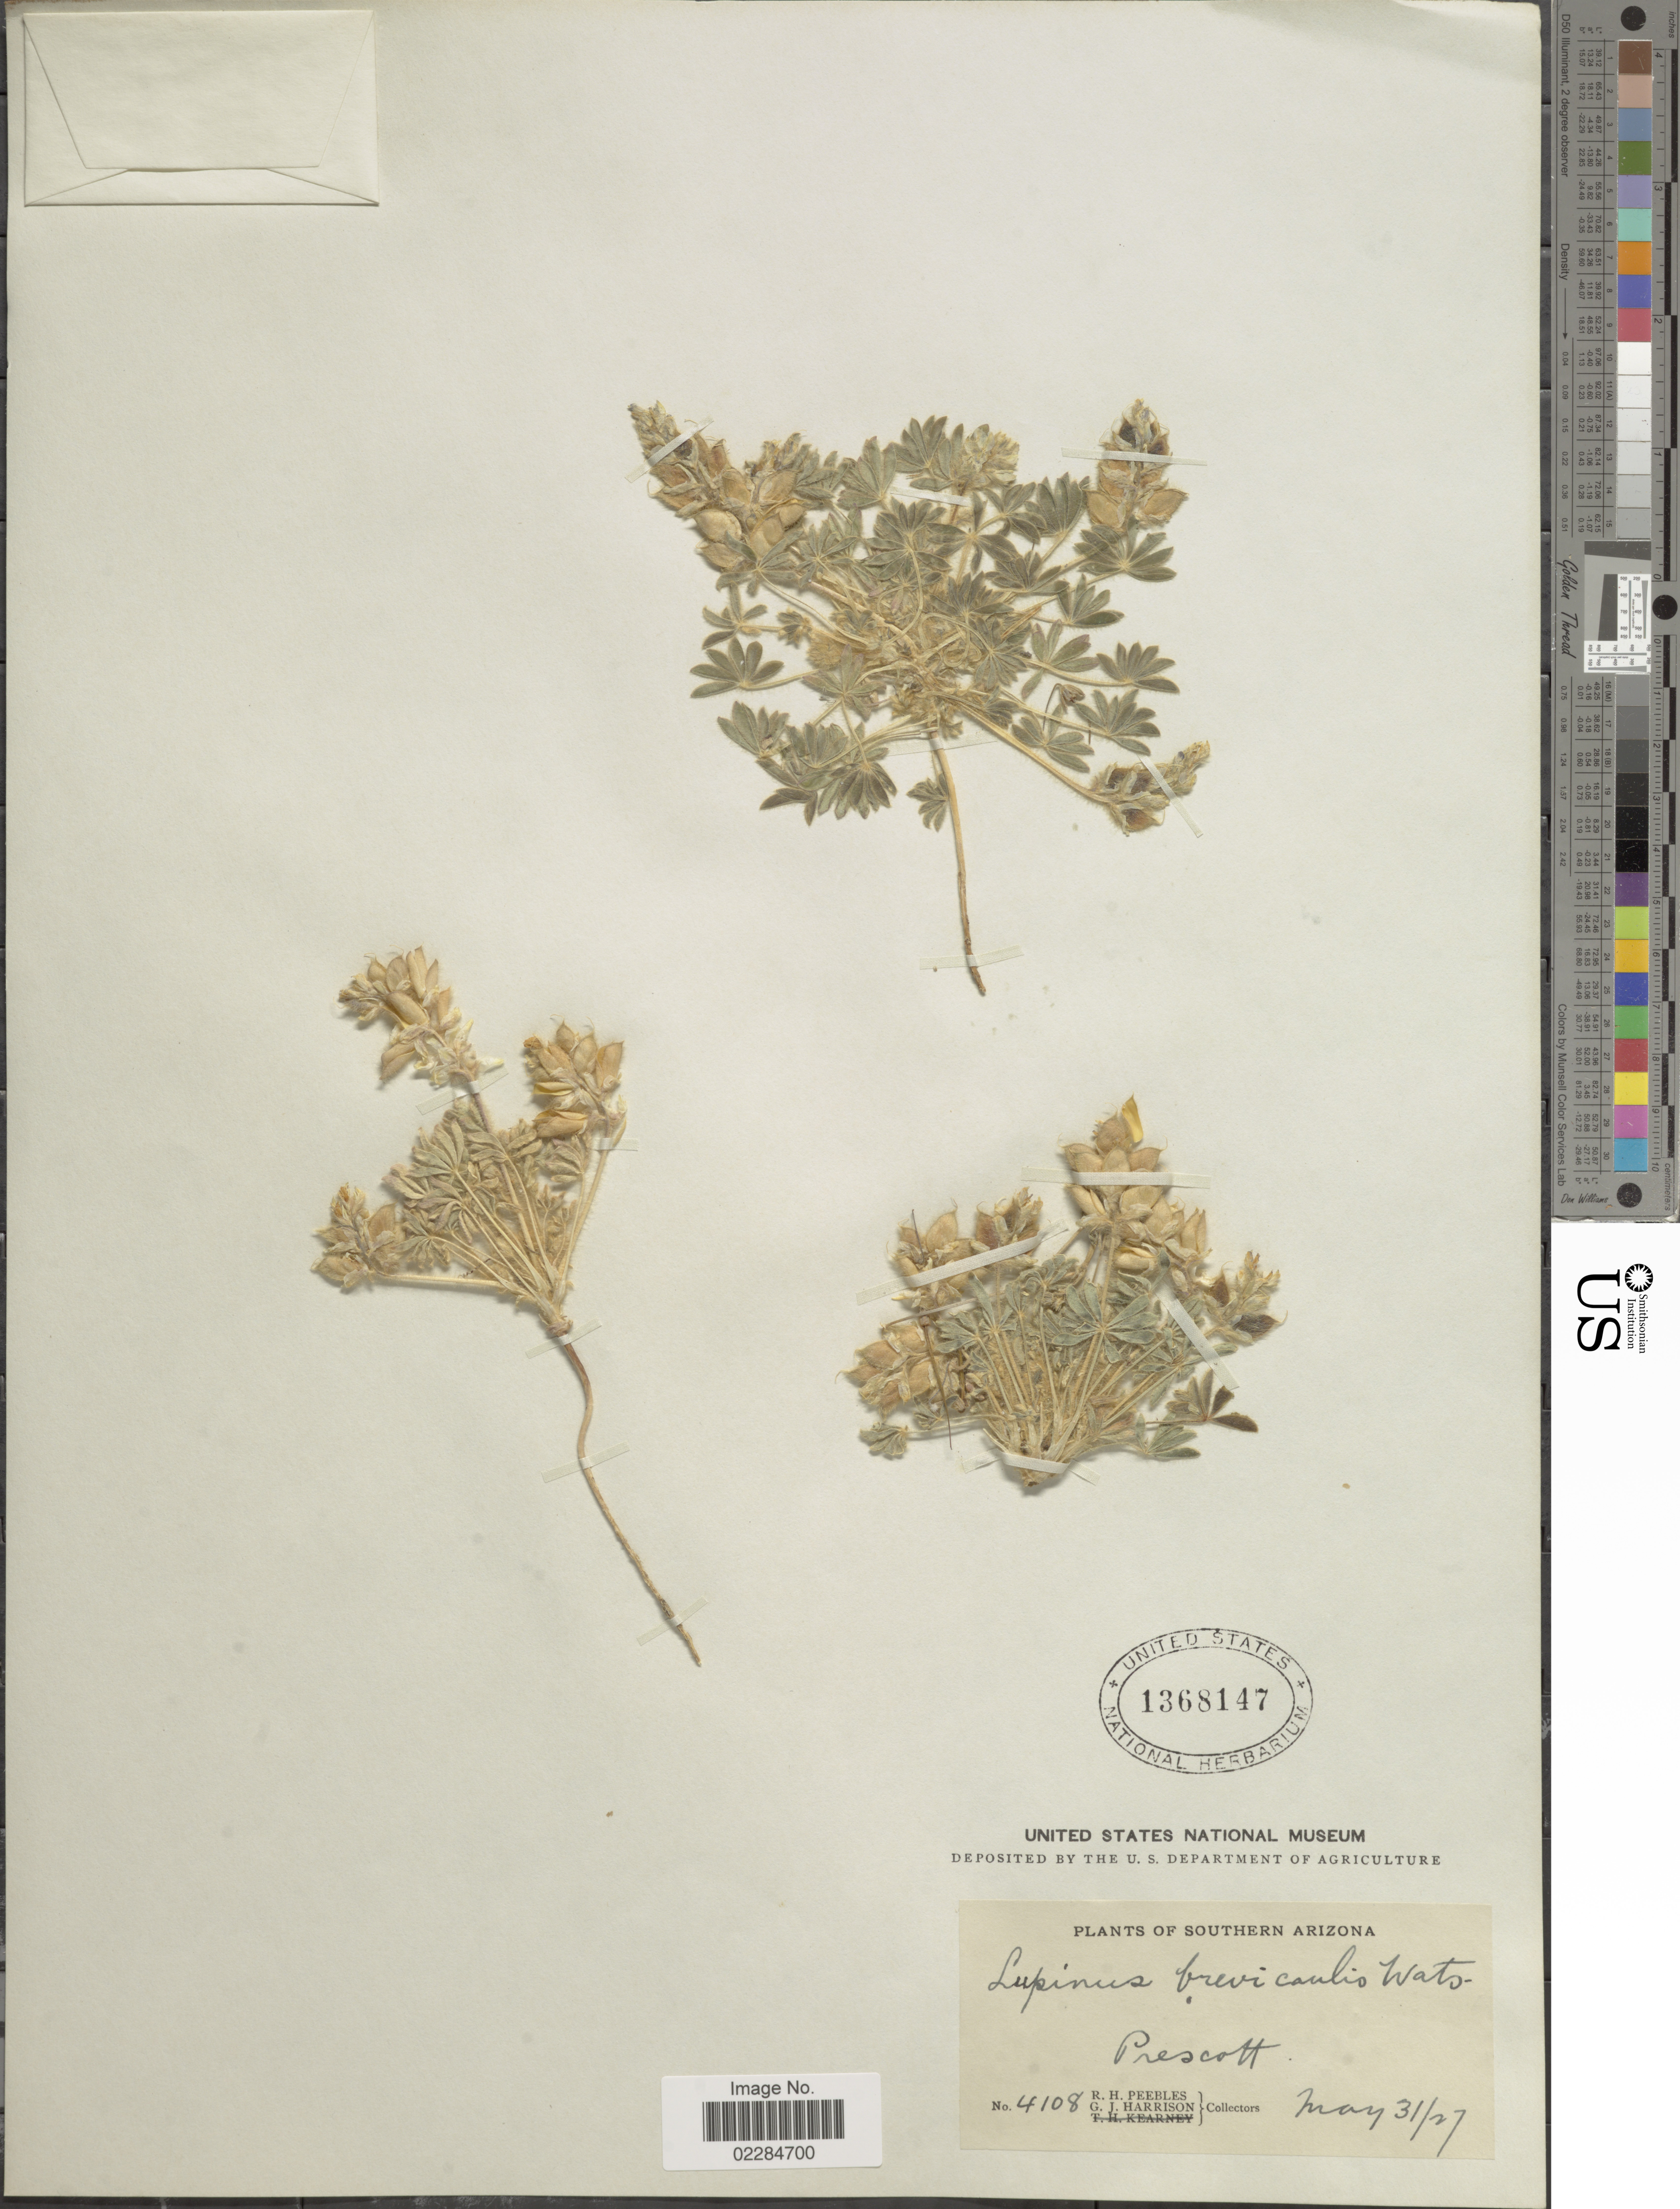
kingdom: Plantae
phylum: Tracheophyta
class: Magnoliopsida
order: Fabales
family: Fabaceae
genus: Lupinus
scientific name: Lupinus brevicaulis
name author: S. Watson in C. King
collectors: R. H. Peebles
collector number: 4108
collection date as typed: Transcribed d/m/y: 31/5/27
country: United States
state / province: Arizona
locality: Southern Arizona, Prescott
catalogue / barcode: US 1368147